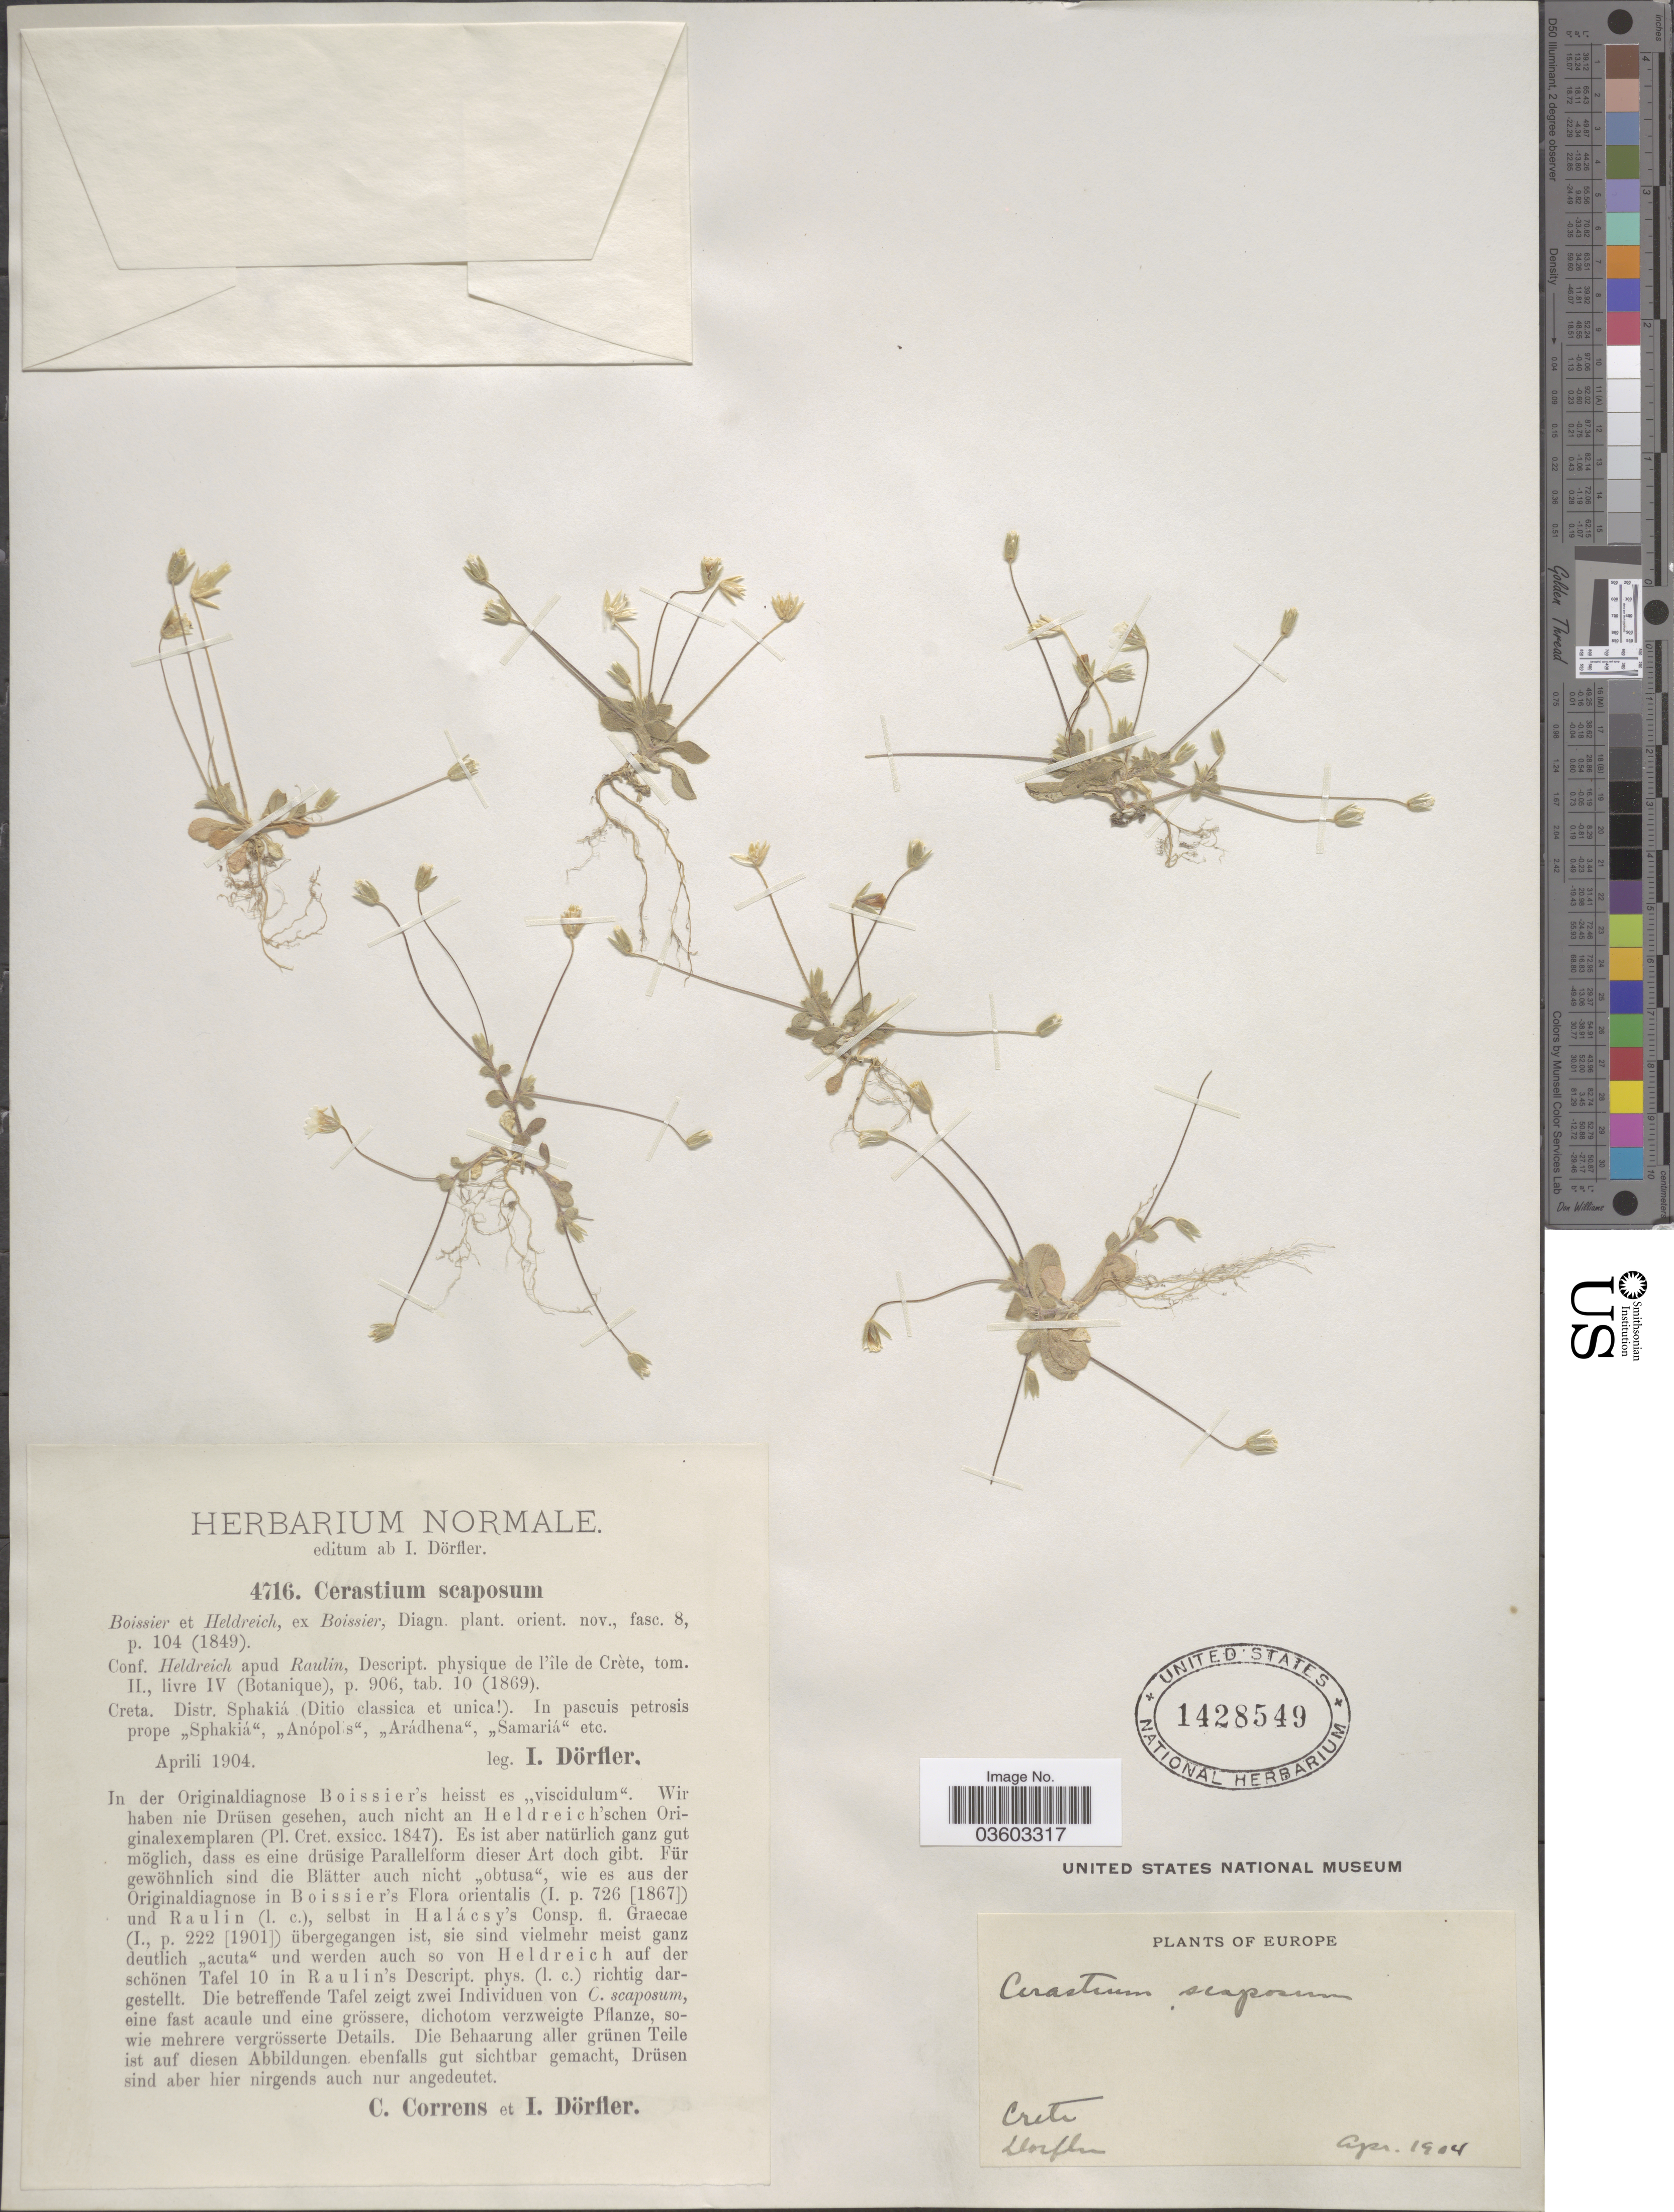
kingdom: Plantae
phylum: Tracheophyta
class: Magnoliopsida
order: Caryophyllales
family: Caryophyllaceae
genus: Cerastium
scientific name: Cerastium scaposum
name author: Boiss. & Heldr.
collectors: I. Dörfler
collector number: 4716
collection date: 1904-04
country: Greece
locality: Creta. Distr. Sphakiá (Ditio classica et unica [illegible text]). In pascuis petrosis prope "Sphlakiá", "Anópolls", "Arádhena", "Samariá" etc.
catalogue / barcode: US 1428549